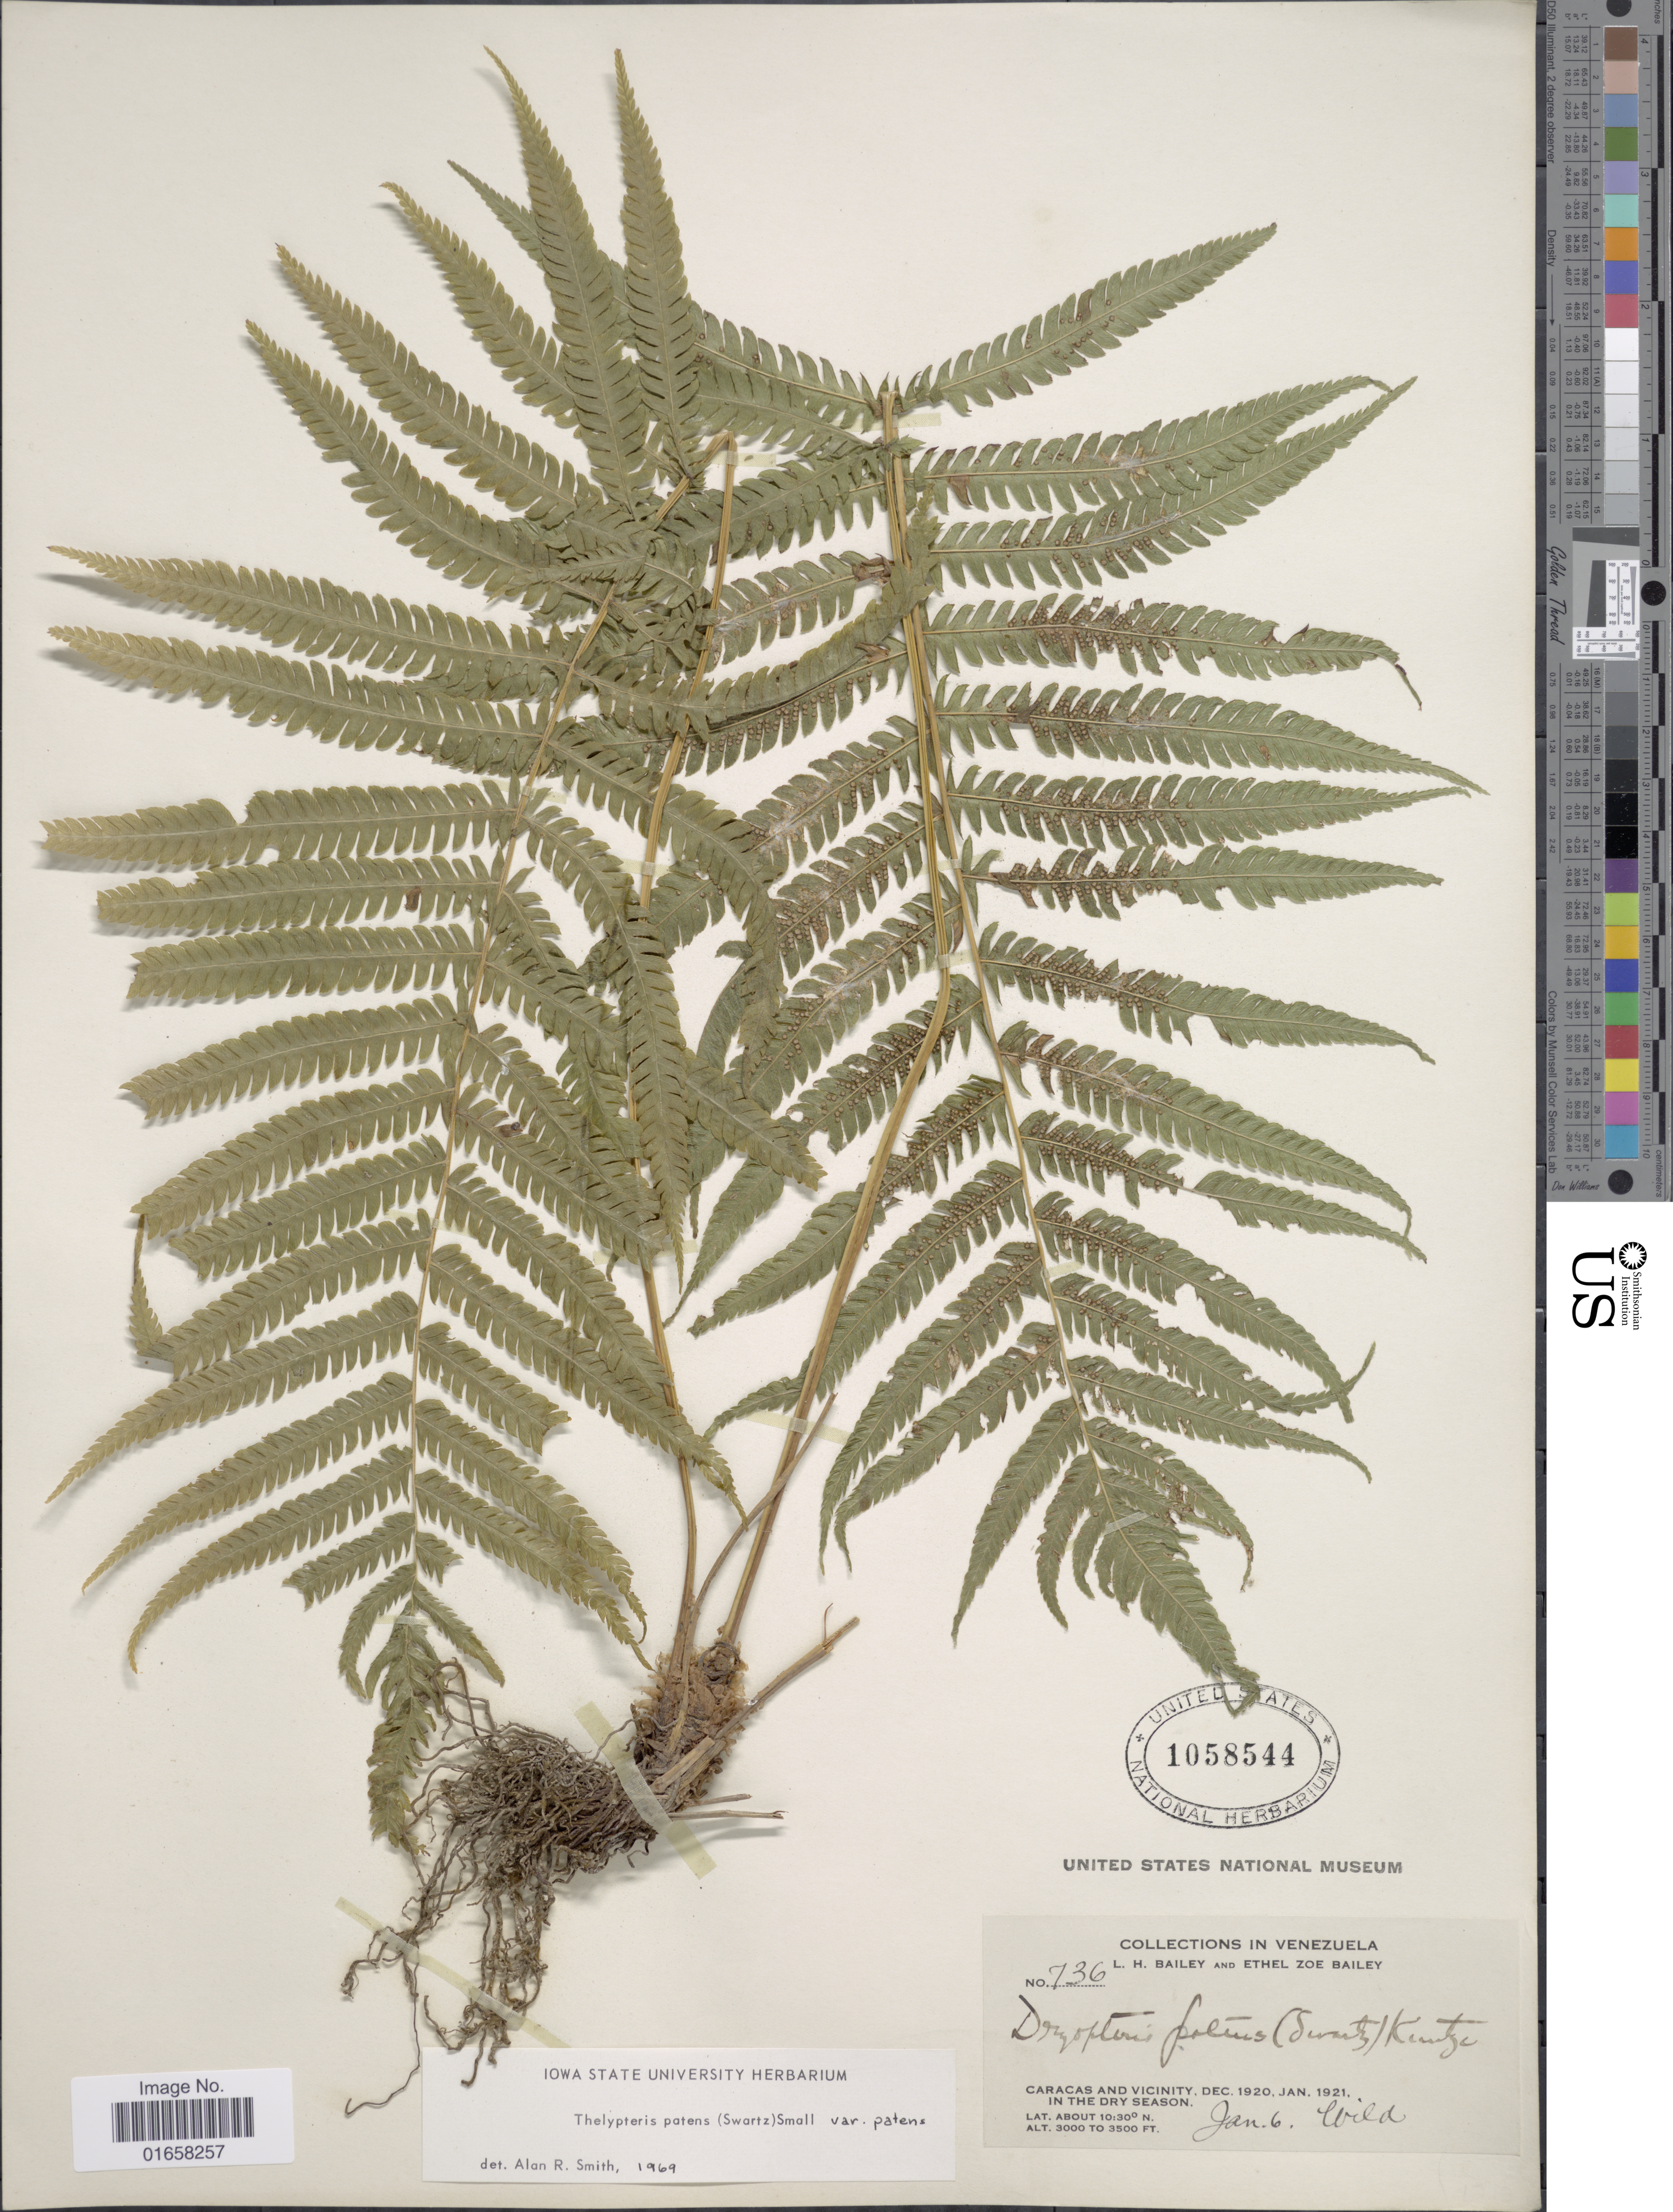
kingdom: Plantae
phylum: Tracheophyta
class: Polypodiopsida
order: Polypodiales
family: Thelypteridaceae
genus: Christella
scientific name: Christella patens var. patens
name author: (Sw.) Holttum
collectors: L. H. Bailey & E. Z. Bailey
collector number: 736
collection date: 1920-12/1921-01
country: Venezuela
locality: Caracas and Vicinity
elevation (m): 3000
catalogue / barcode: US 1058544